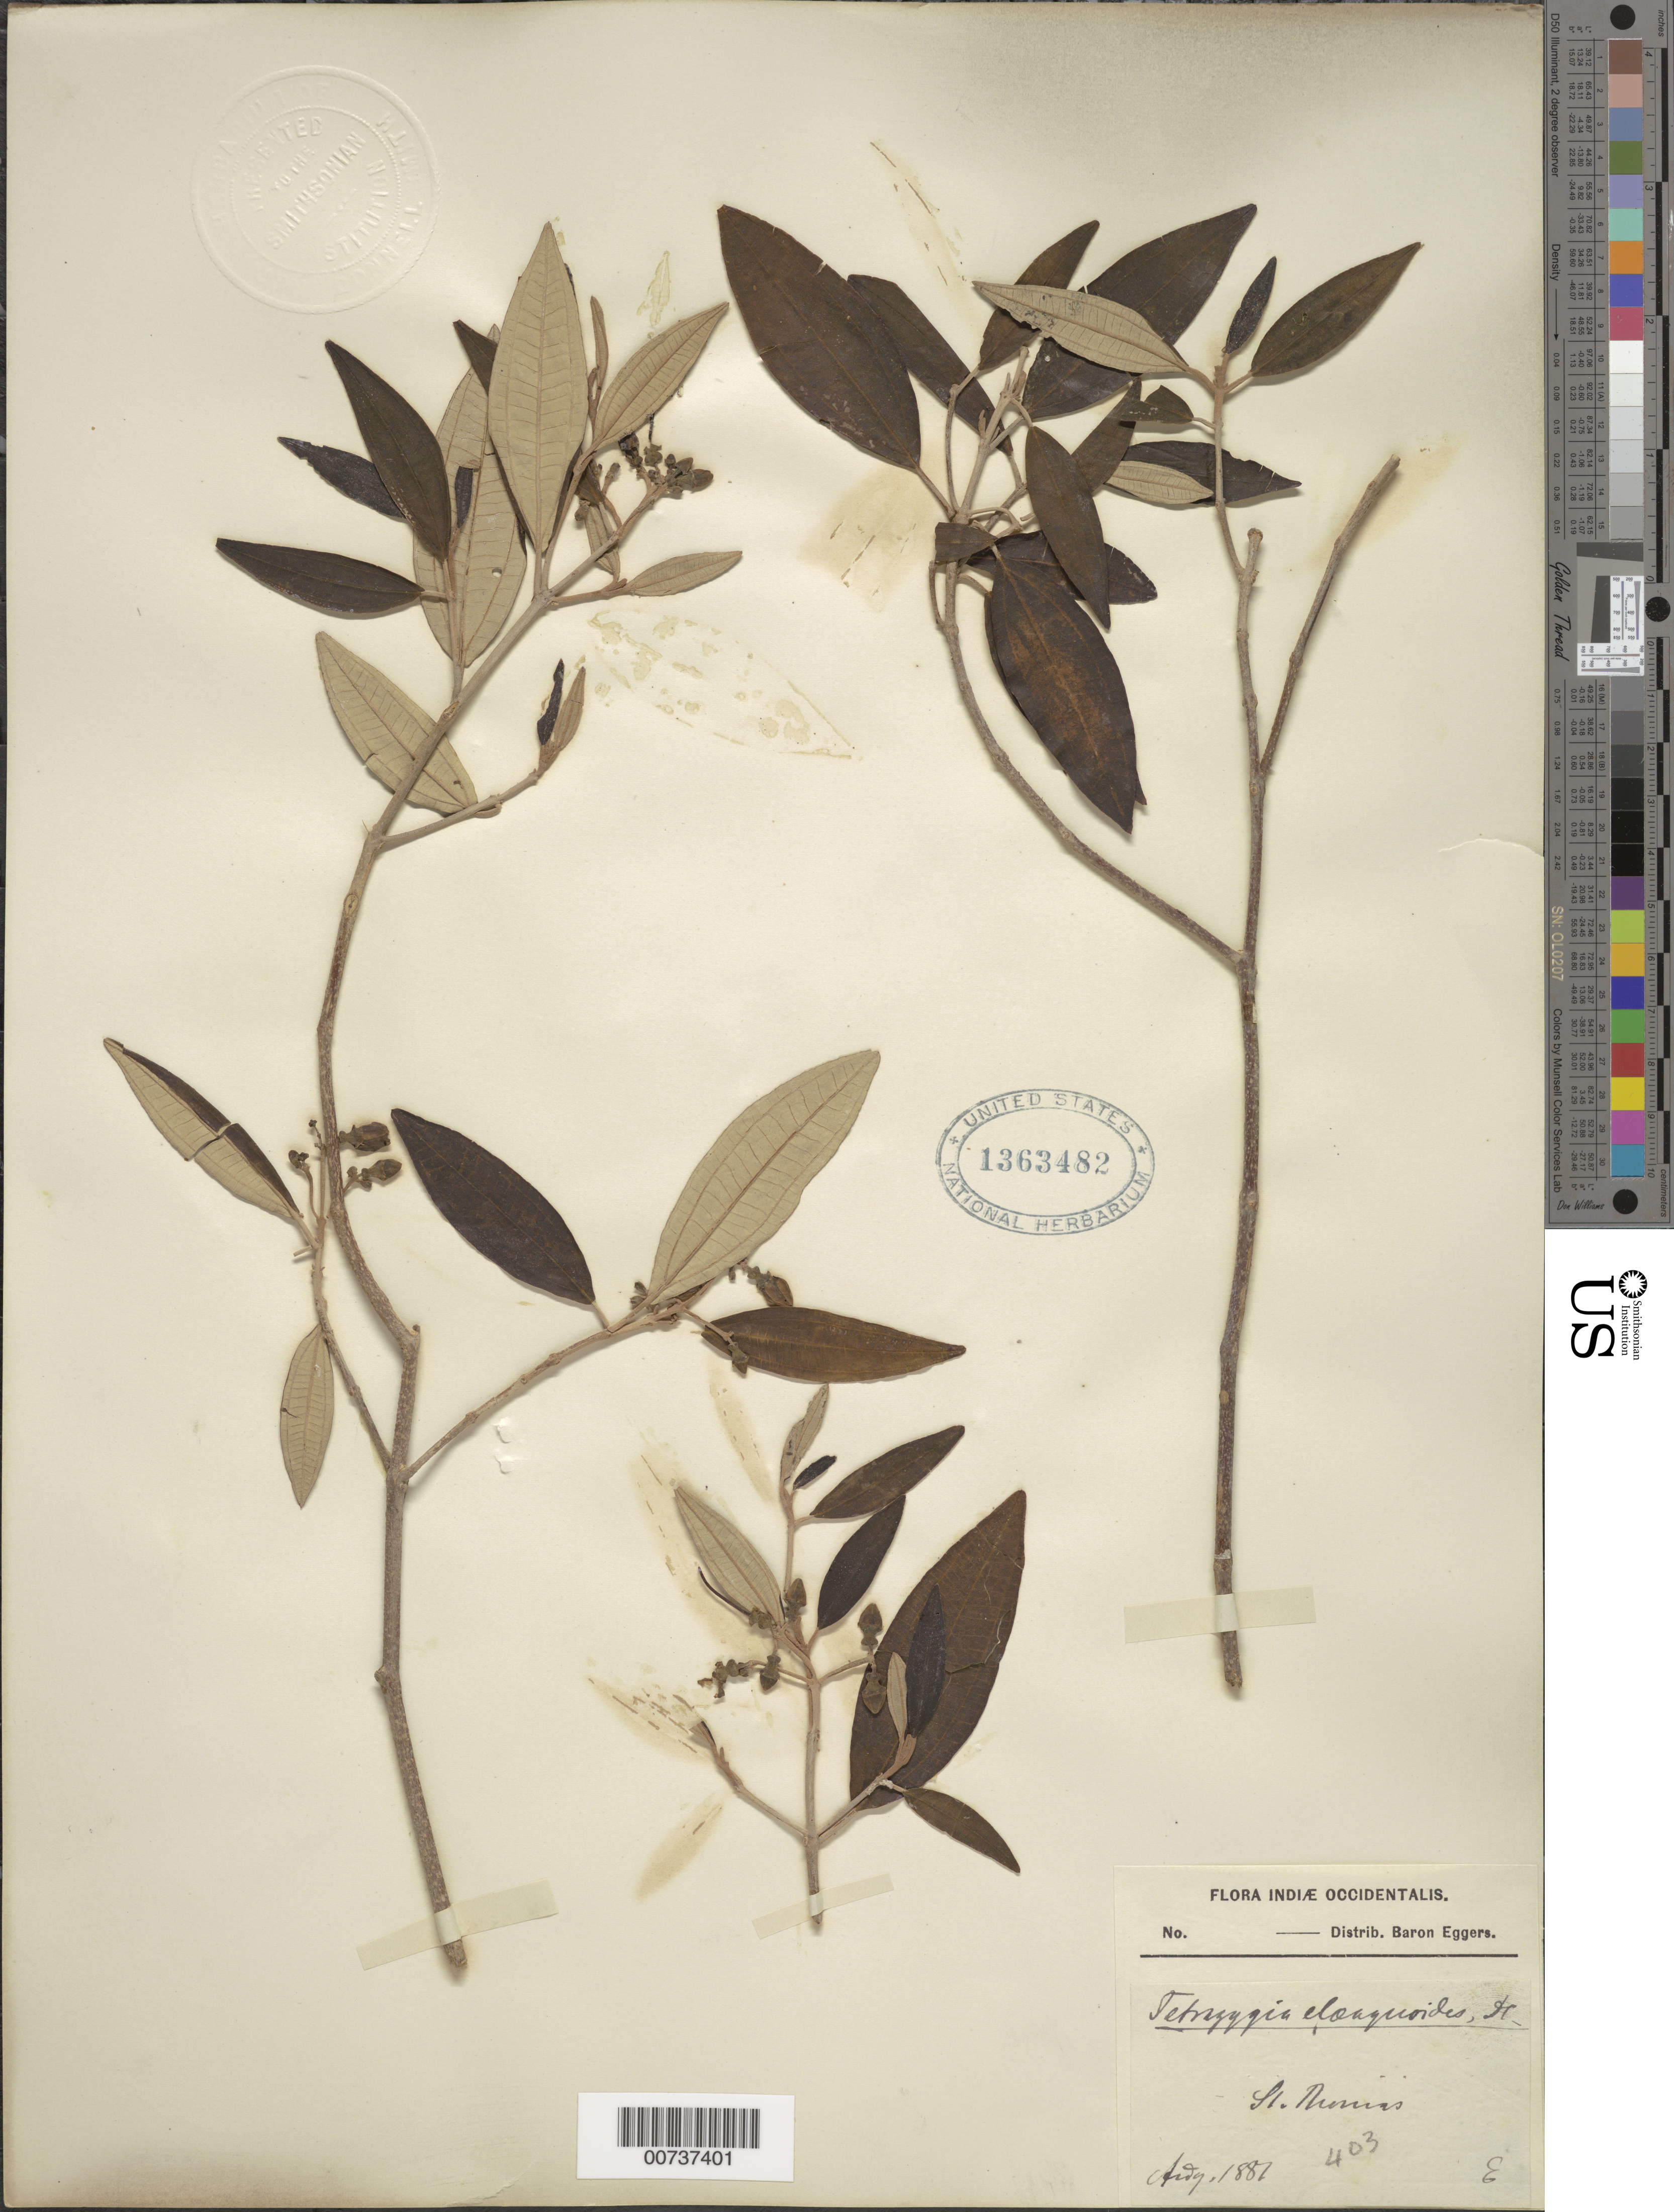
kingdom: Plantae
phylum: Tracheophyta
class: Magnoliopsida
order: Myrtales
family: Melastomataceae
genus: Tetrazygia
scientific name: Tetrazygia elaeagnoides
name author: (Sw.) DC.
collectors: H. F. A. von Eggers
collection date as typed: Aug 1881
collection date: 1881-08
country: U.S. Virgin Islands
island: St. Thomas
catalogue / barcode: US 1363482